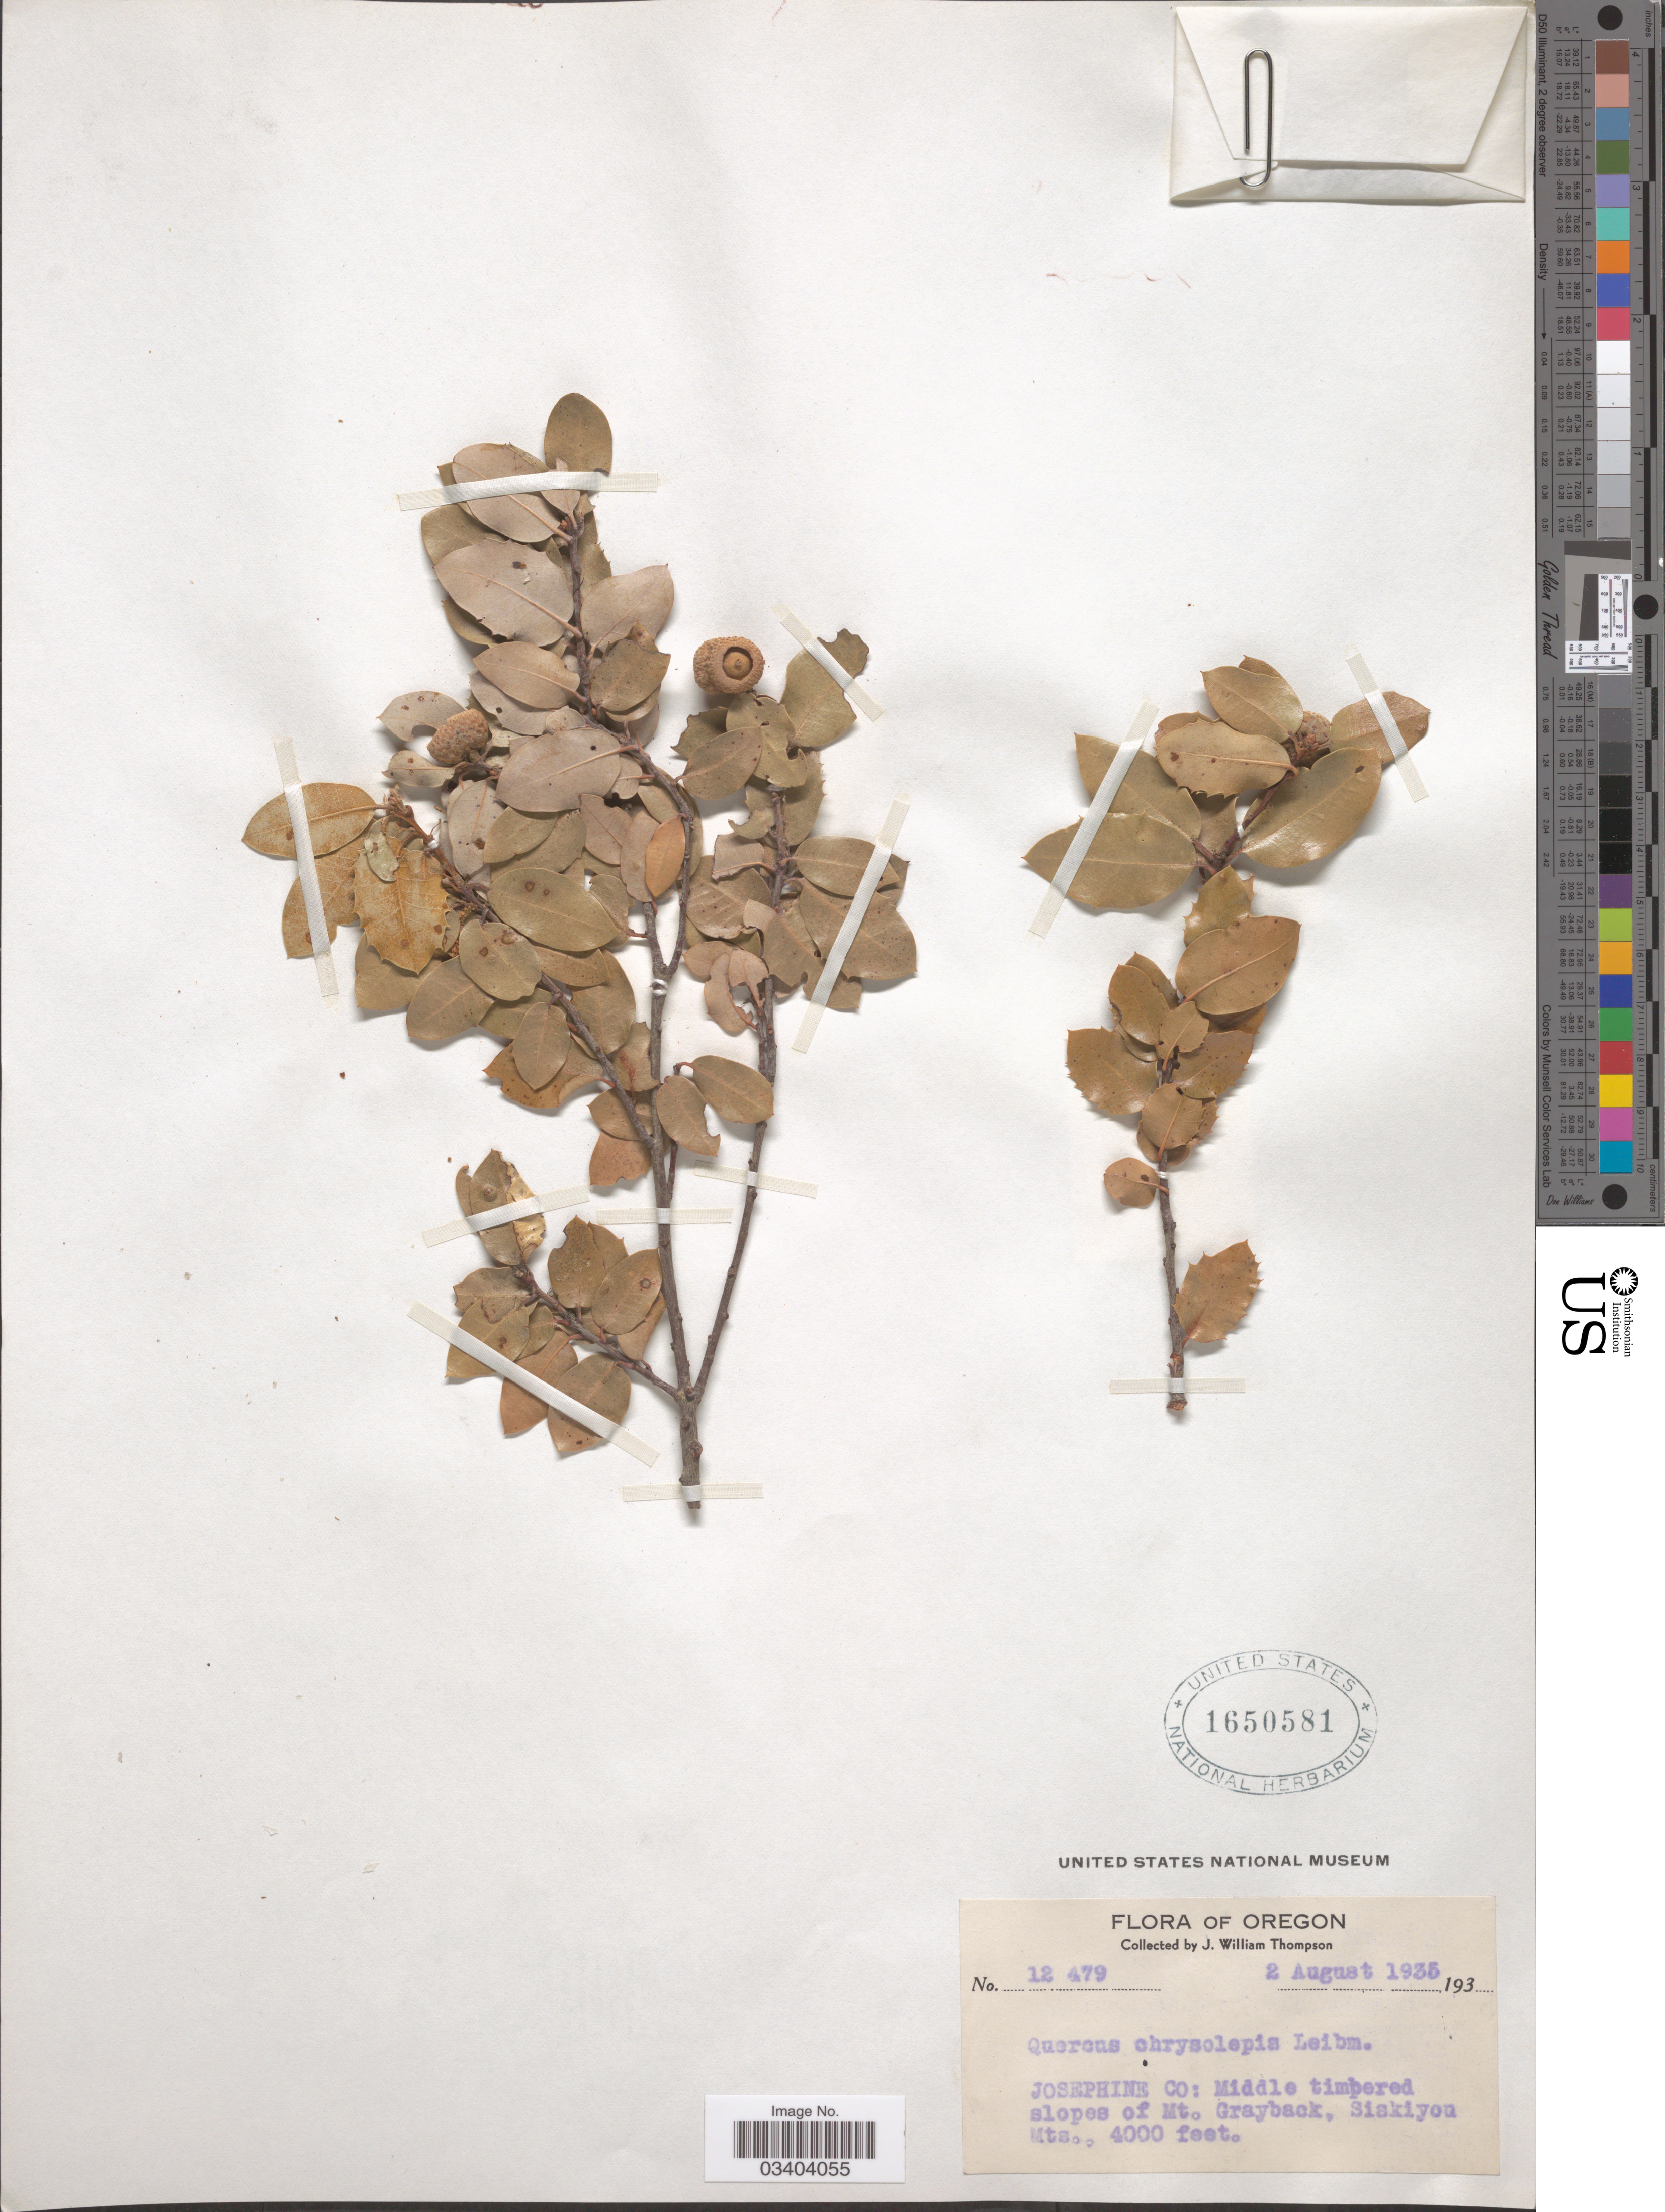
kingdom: Plantae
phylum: Tracheophyta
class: Magnoliopsida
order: Fagales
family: Fagaceae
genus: Quercus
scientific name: Quercus chrysolepis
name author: Liebm.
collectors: J. W. Thompson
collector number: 12479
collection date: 1935-08-02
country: United States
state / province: Oregon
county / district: Josephine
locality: Josephine Co: Middle tempered slopes of Mt. Grayback, Siskiyou Mts.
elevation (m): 1219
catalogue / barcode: US 1650581